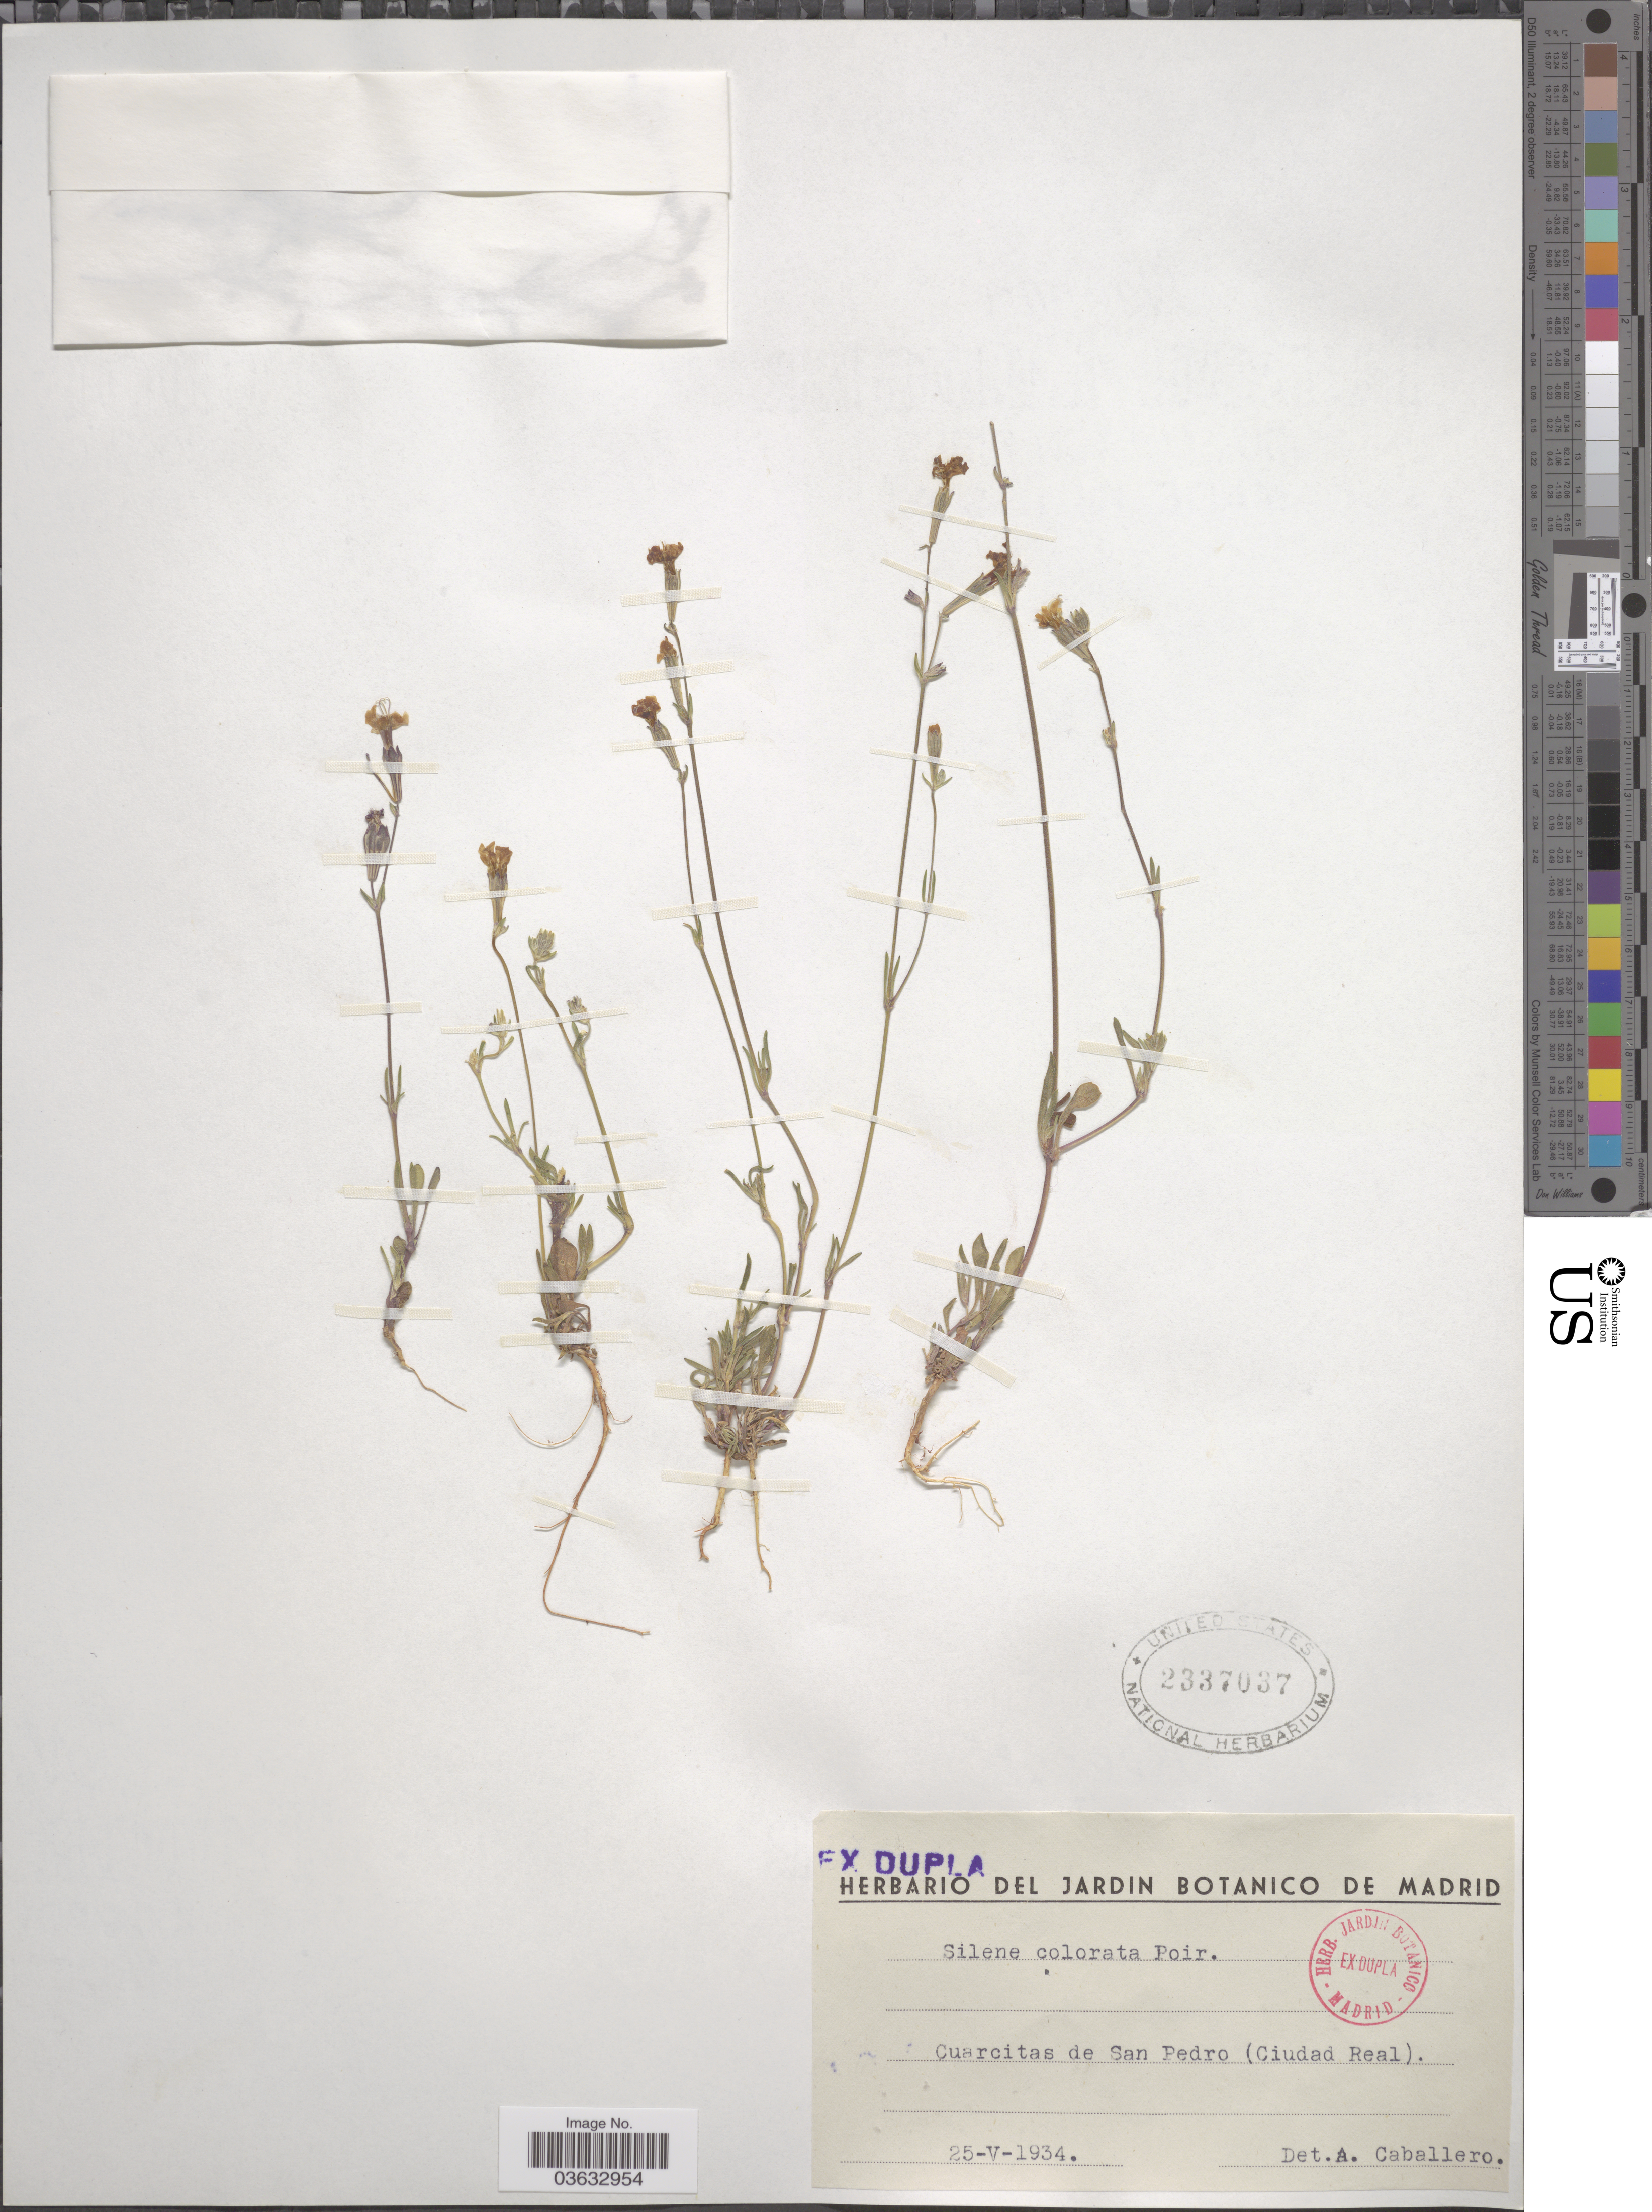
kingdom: Plantae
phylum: Tracheophyta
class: Magnoliopsida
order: Caryophyllales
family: Caryophyllaceae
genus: Silene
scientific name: Silene colorata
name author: Poir.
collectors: Real Jardin Botanico (Madrid)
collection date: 1934-05-25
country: Spain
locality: Cuarcitas de San Pedro (Ciudad Real).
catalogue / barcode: US 2337037